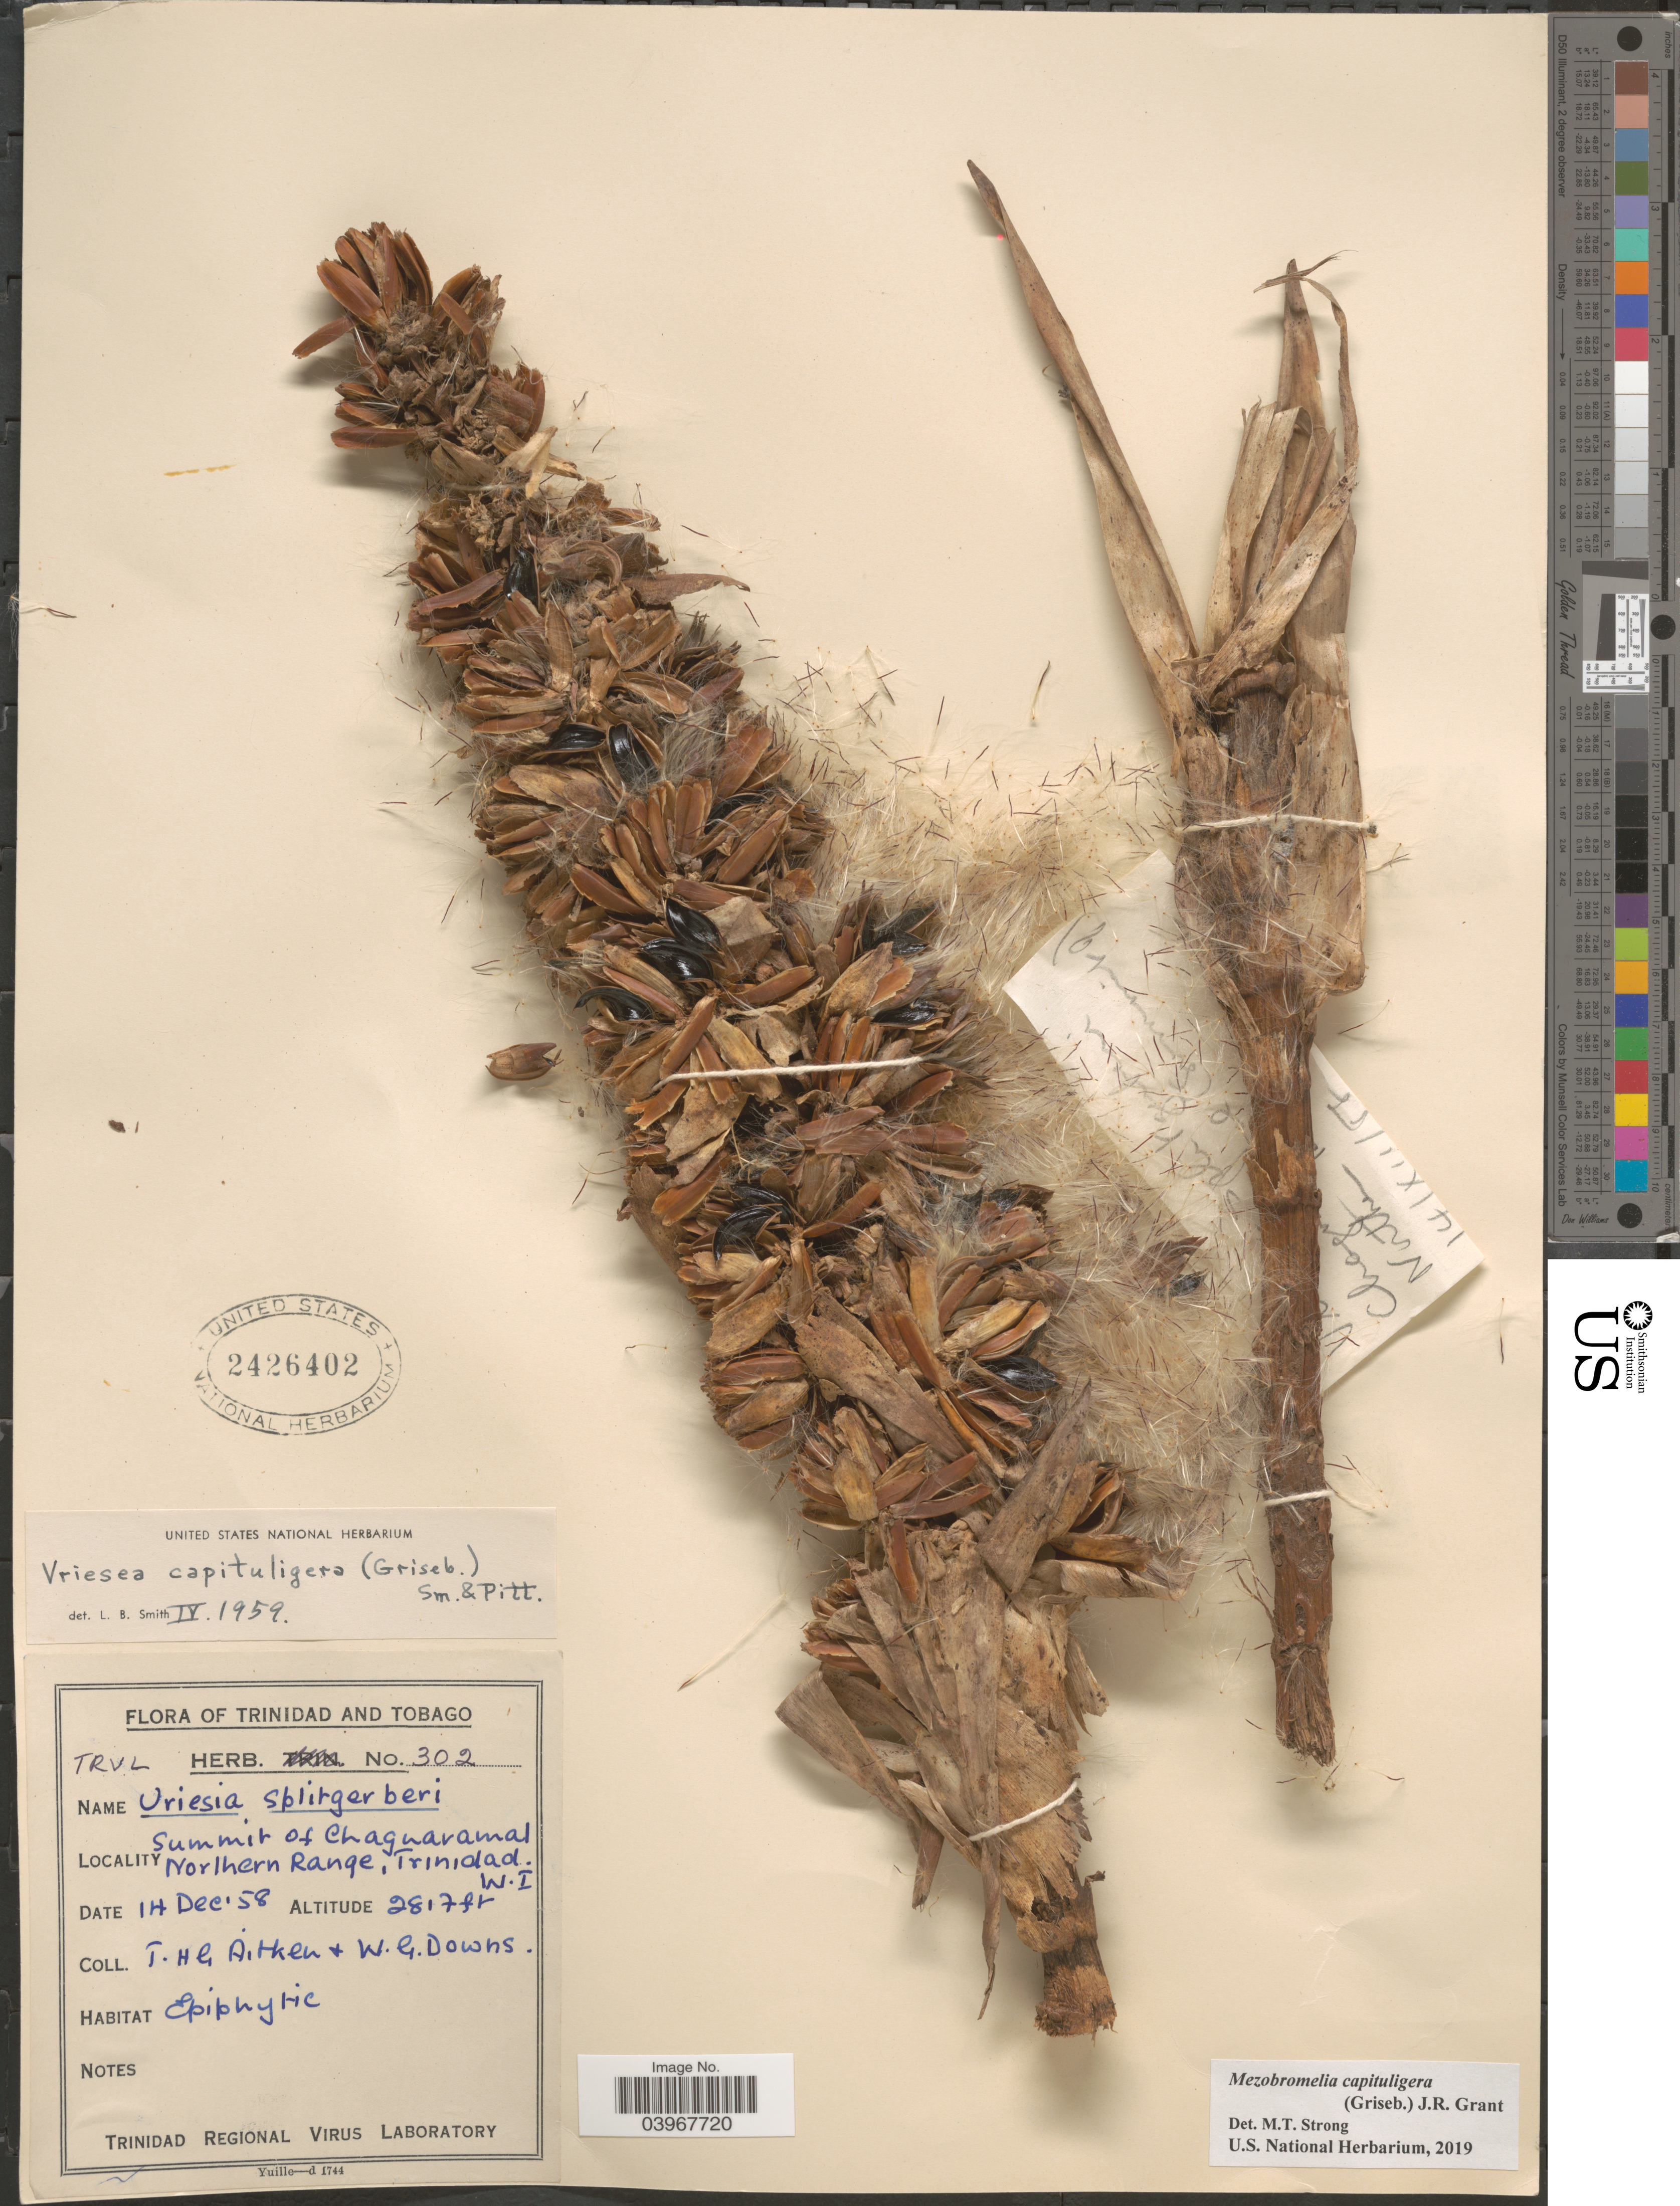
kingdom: Plantae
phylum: Tracheophyta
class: Liliopsida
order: Poales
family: Bromeliaceae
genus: Mezobromelia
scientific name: Mezobromelia capituligera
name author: (Griseb.) J.R. Grant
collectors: T. Aitken & W. G. Downs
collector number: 302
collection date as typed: Transcribed d/m/y: 14/12/58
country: Trinidad and Tobago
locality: Summit of Chagnaramal, Northern Range, Trinidad, W. I.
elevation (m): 859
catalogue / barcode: US 2426402